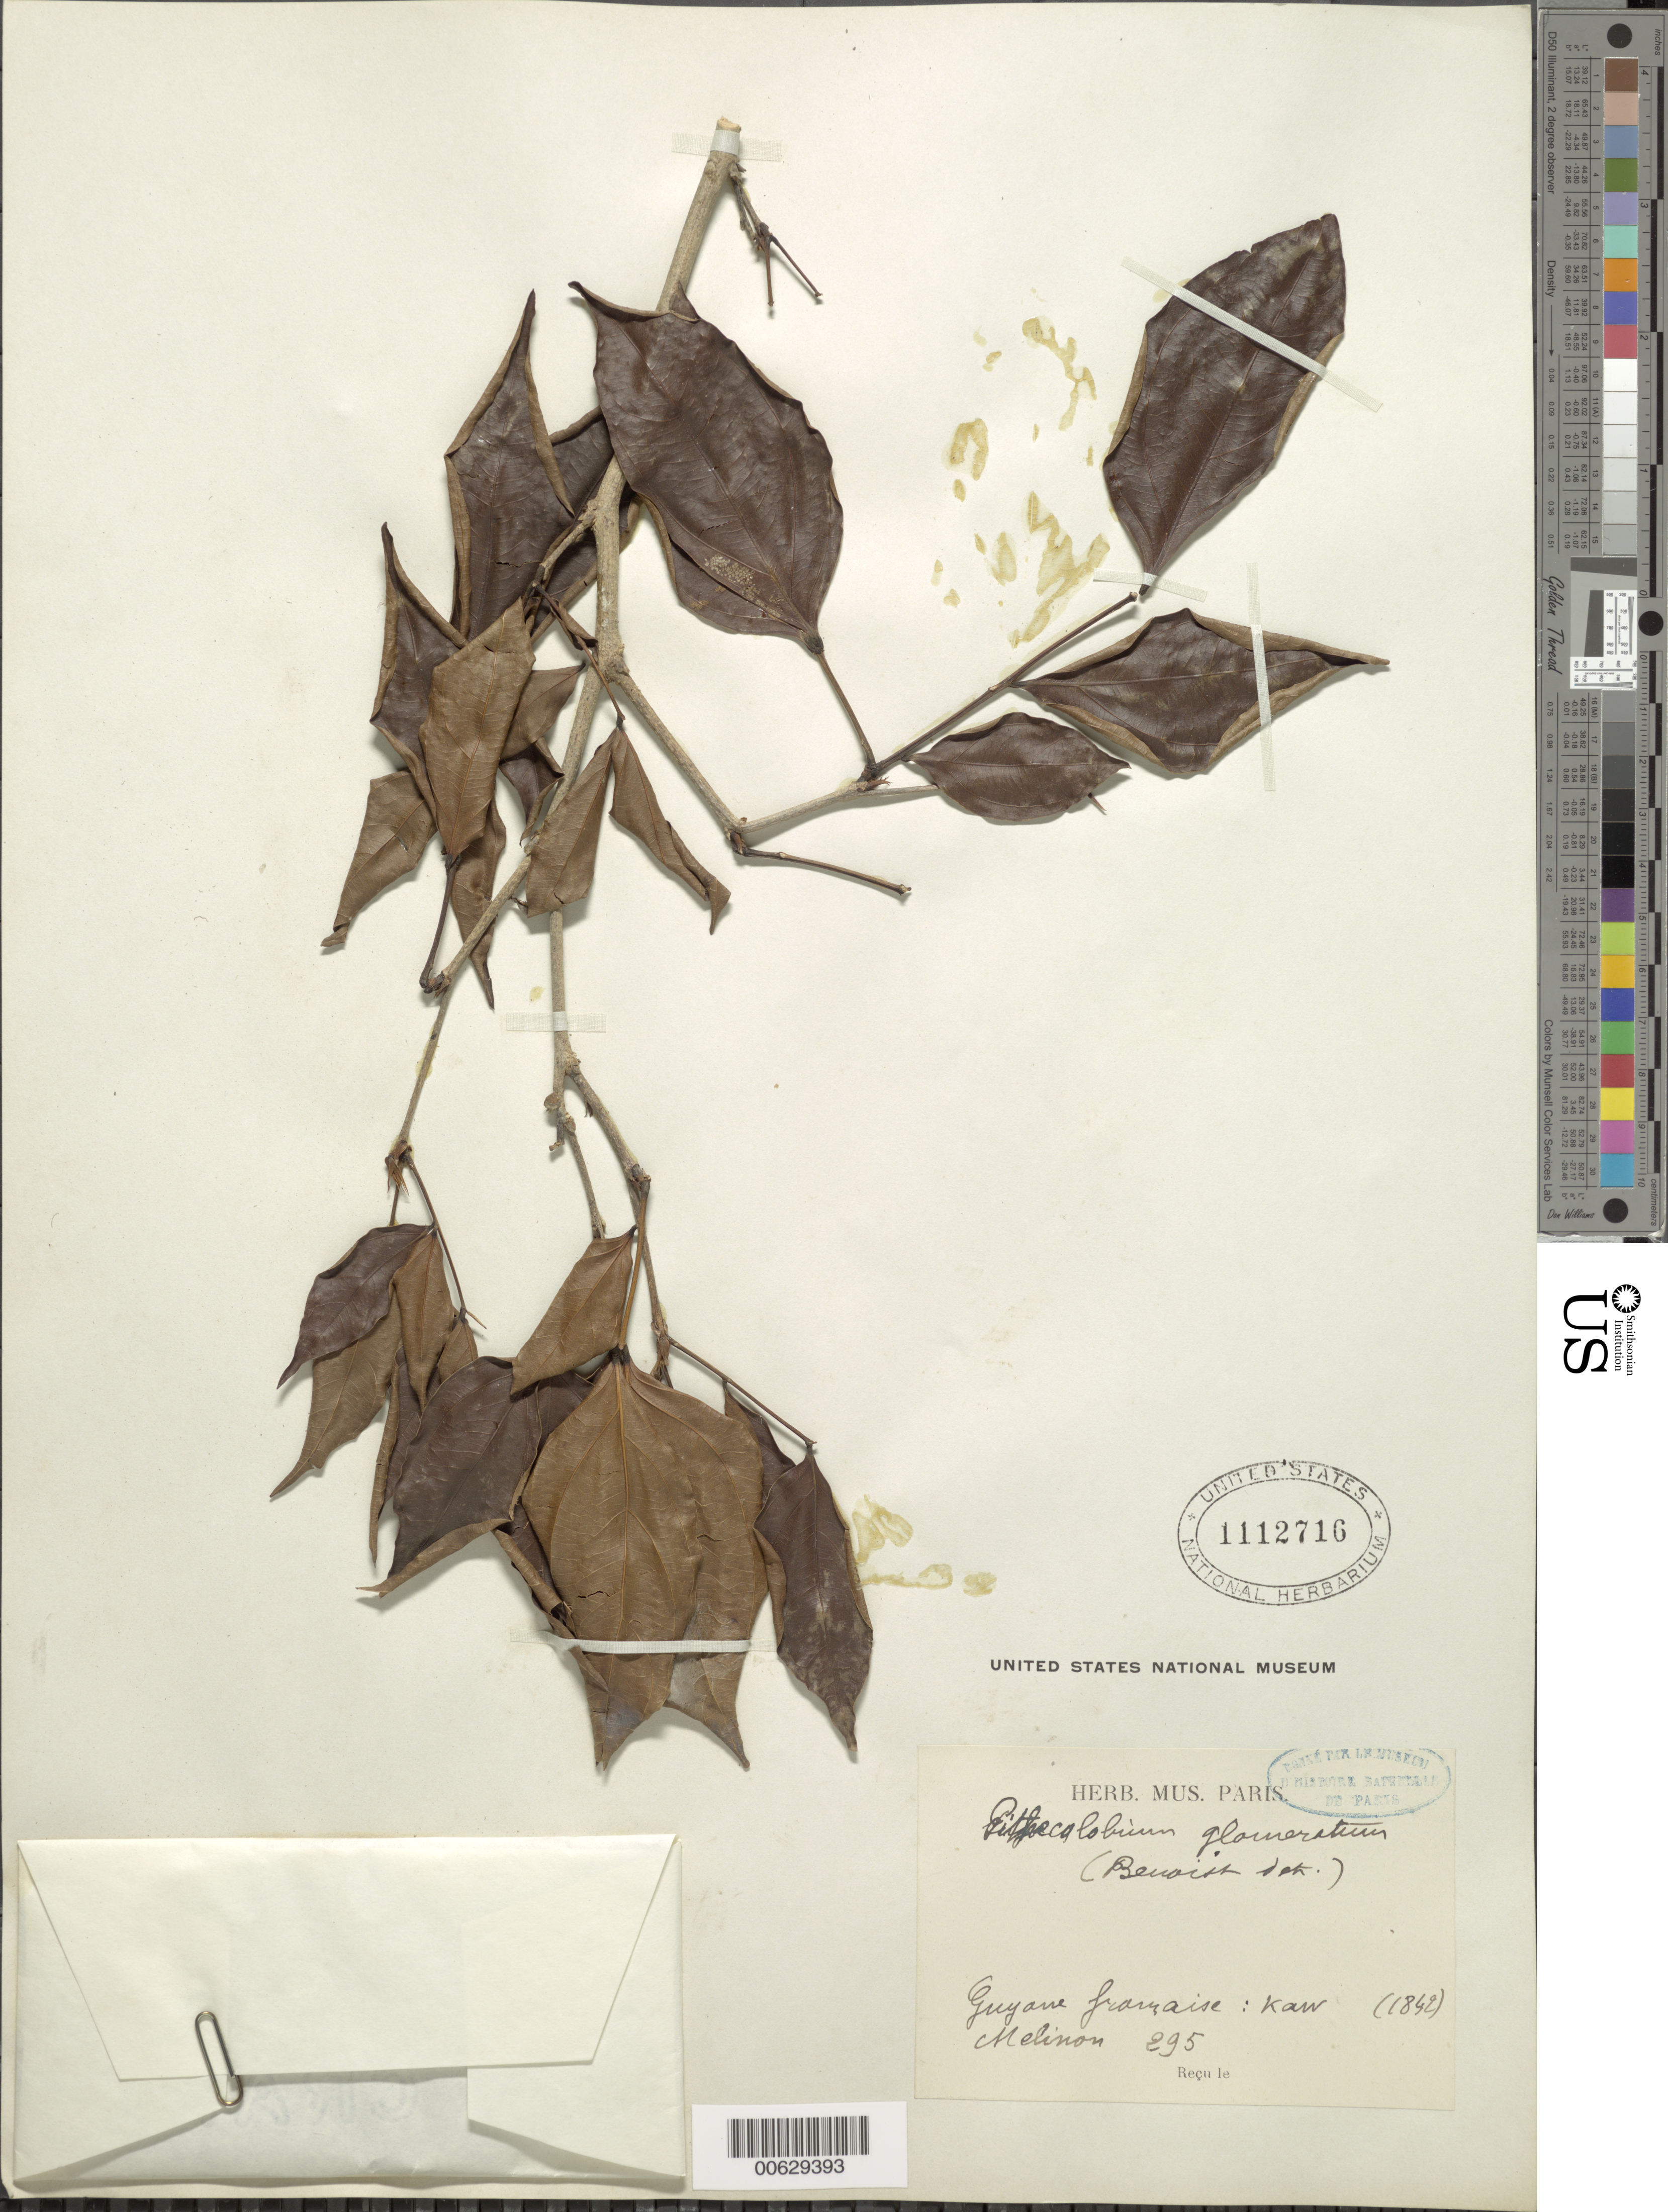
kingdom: Plantae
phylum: Tracheophyta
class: Magnoliopsida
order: Fabales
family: Fabaceae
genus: Zygia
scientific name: Zygia cataractae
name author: (Kunth) L. Rico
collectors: E. Mélinon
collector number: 295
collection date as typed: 1842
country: French Guiana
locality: Kaw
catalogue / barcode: US 1112716